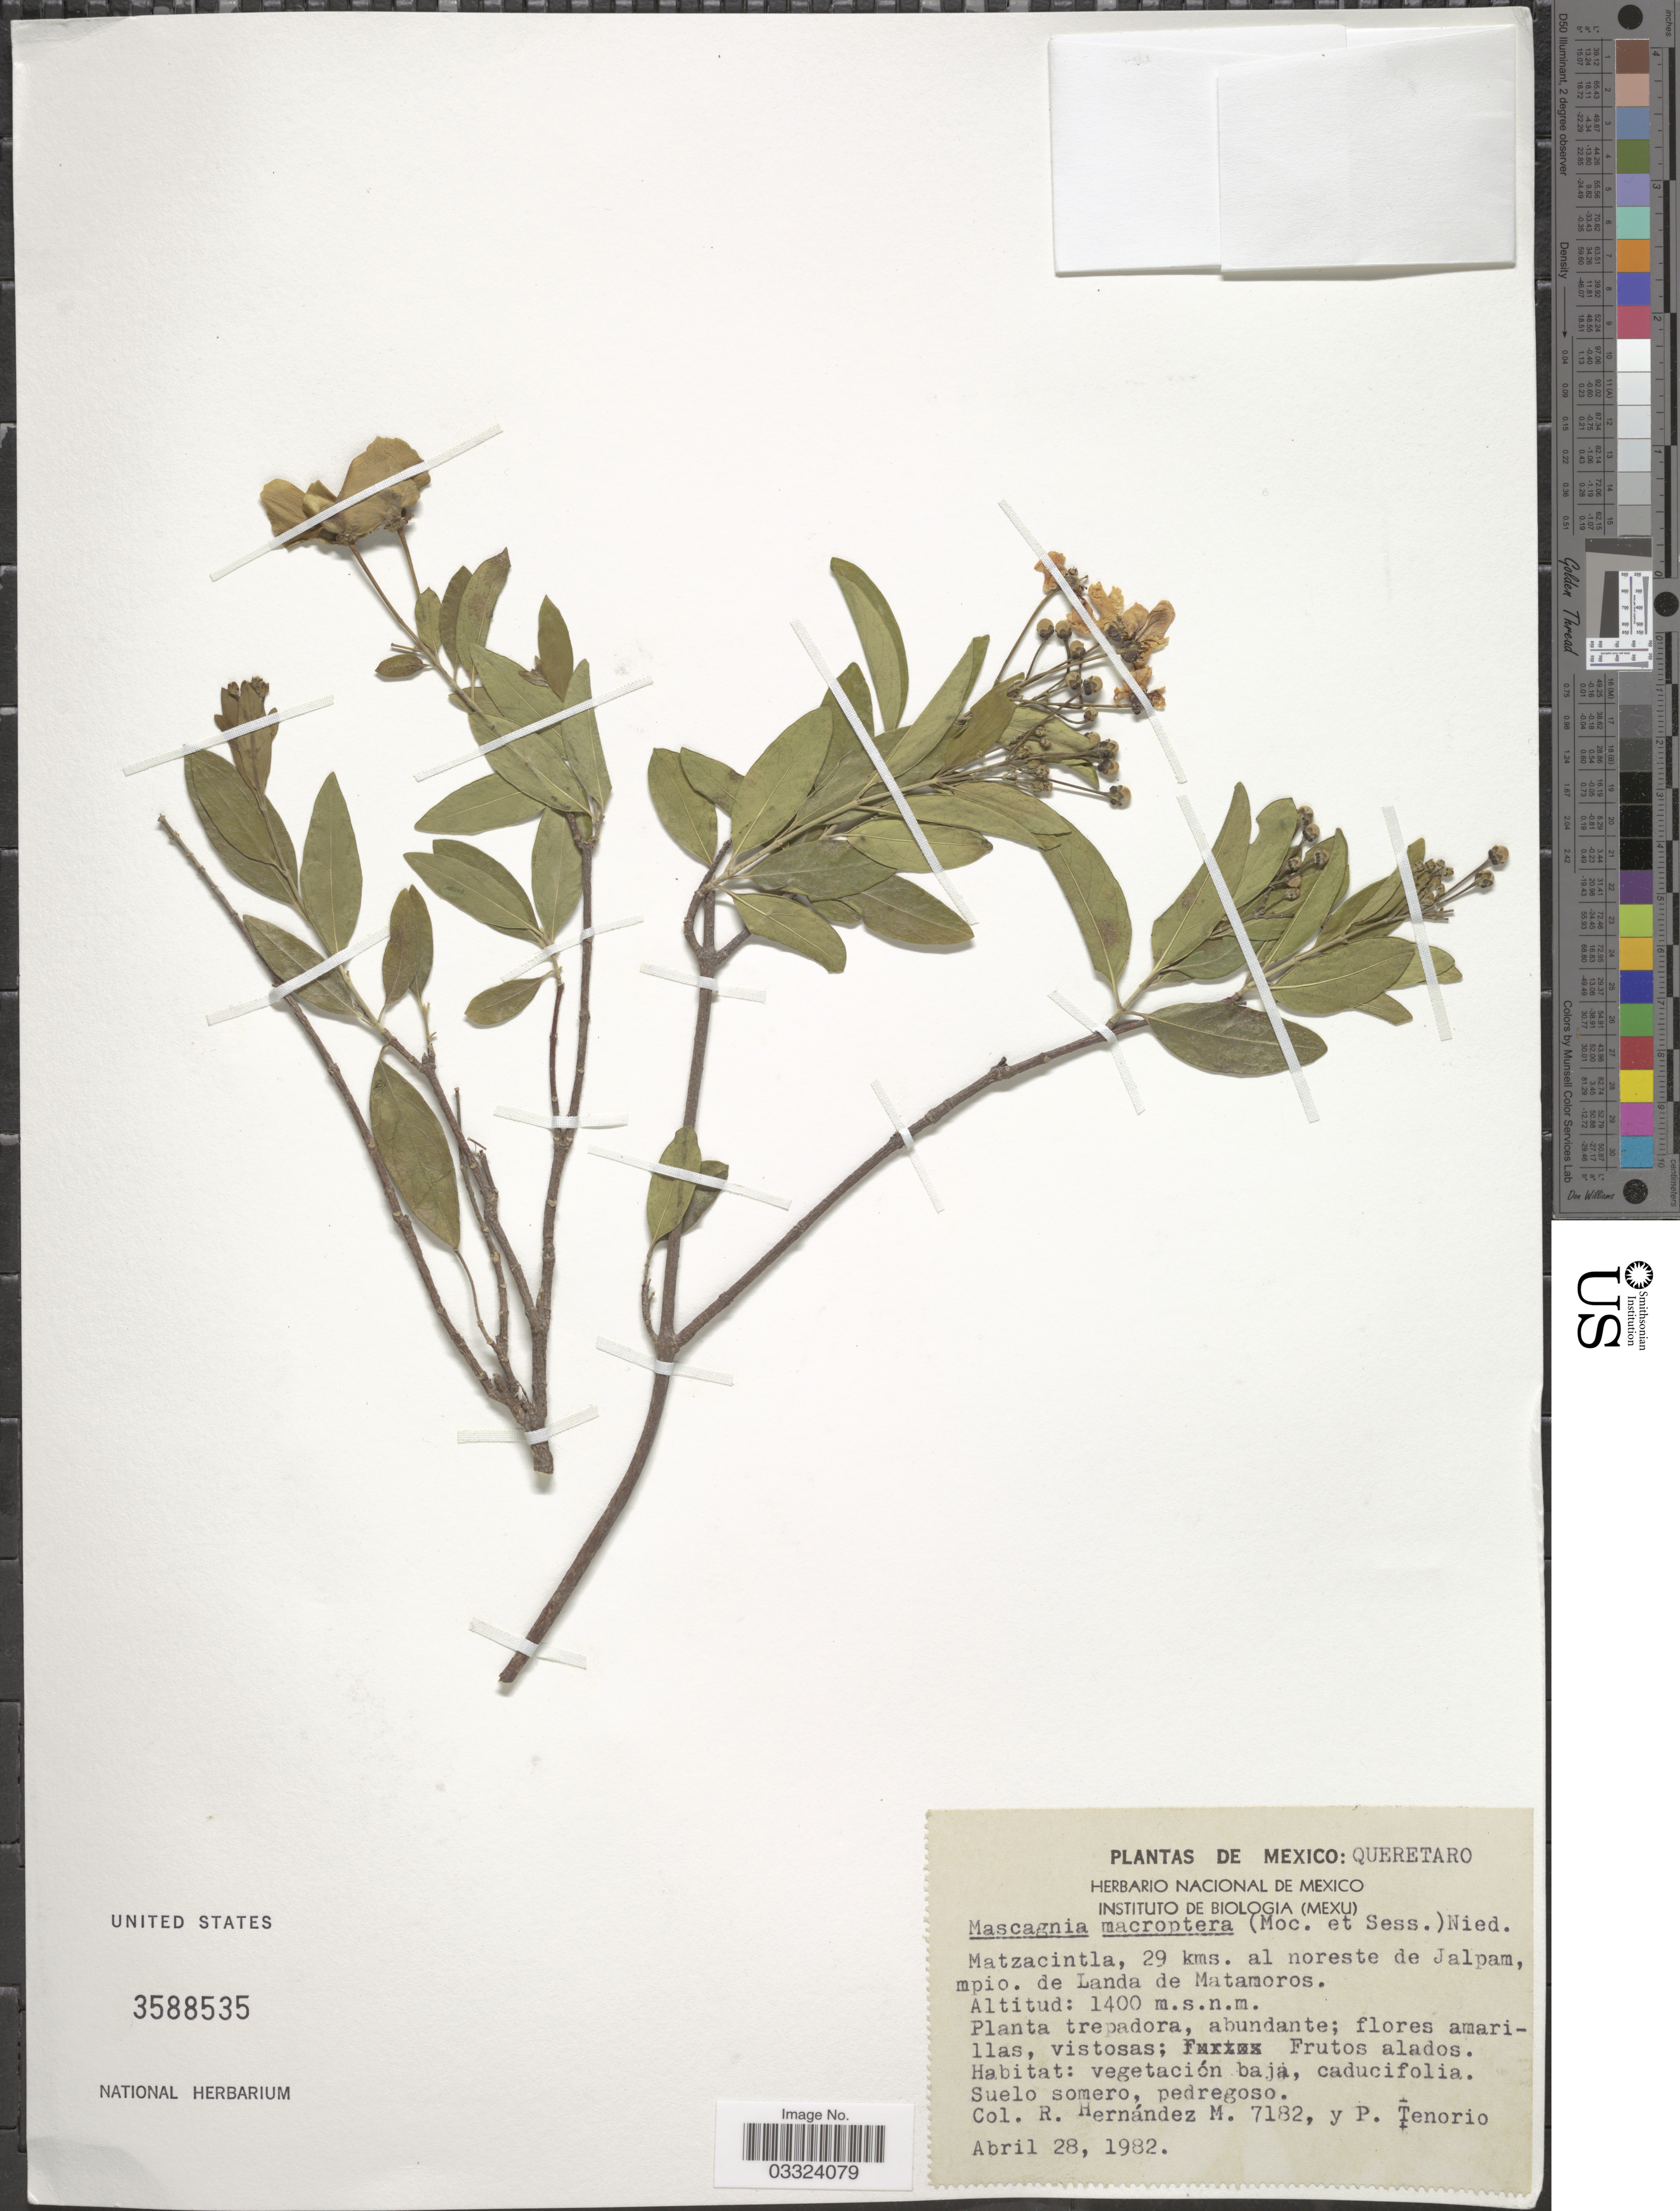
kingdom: Plantae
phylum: Tracheophyta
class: Magnoliopsida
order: Malpighiales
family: Malpighiaceae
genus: Callaeum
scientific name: Callaeum macropterum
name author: (Moc. & Sessé ex DC.) D.M. Johnson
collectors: R. Hernández M. & Tenorio, P.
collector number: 7182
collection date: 1982-04-28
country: Mexico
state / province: Querétaro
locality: Matzacintla, 29 kms. al noreste de Jalpam, mpio. de Landa de Matamoros.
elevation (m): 1400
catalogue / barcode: US 3588535